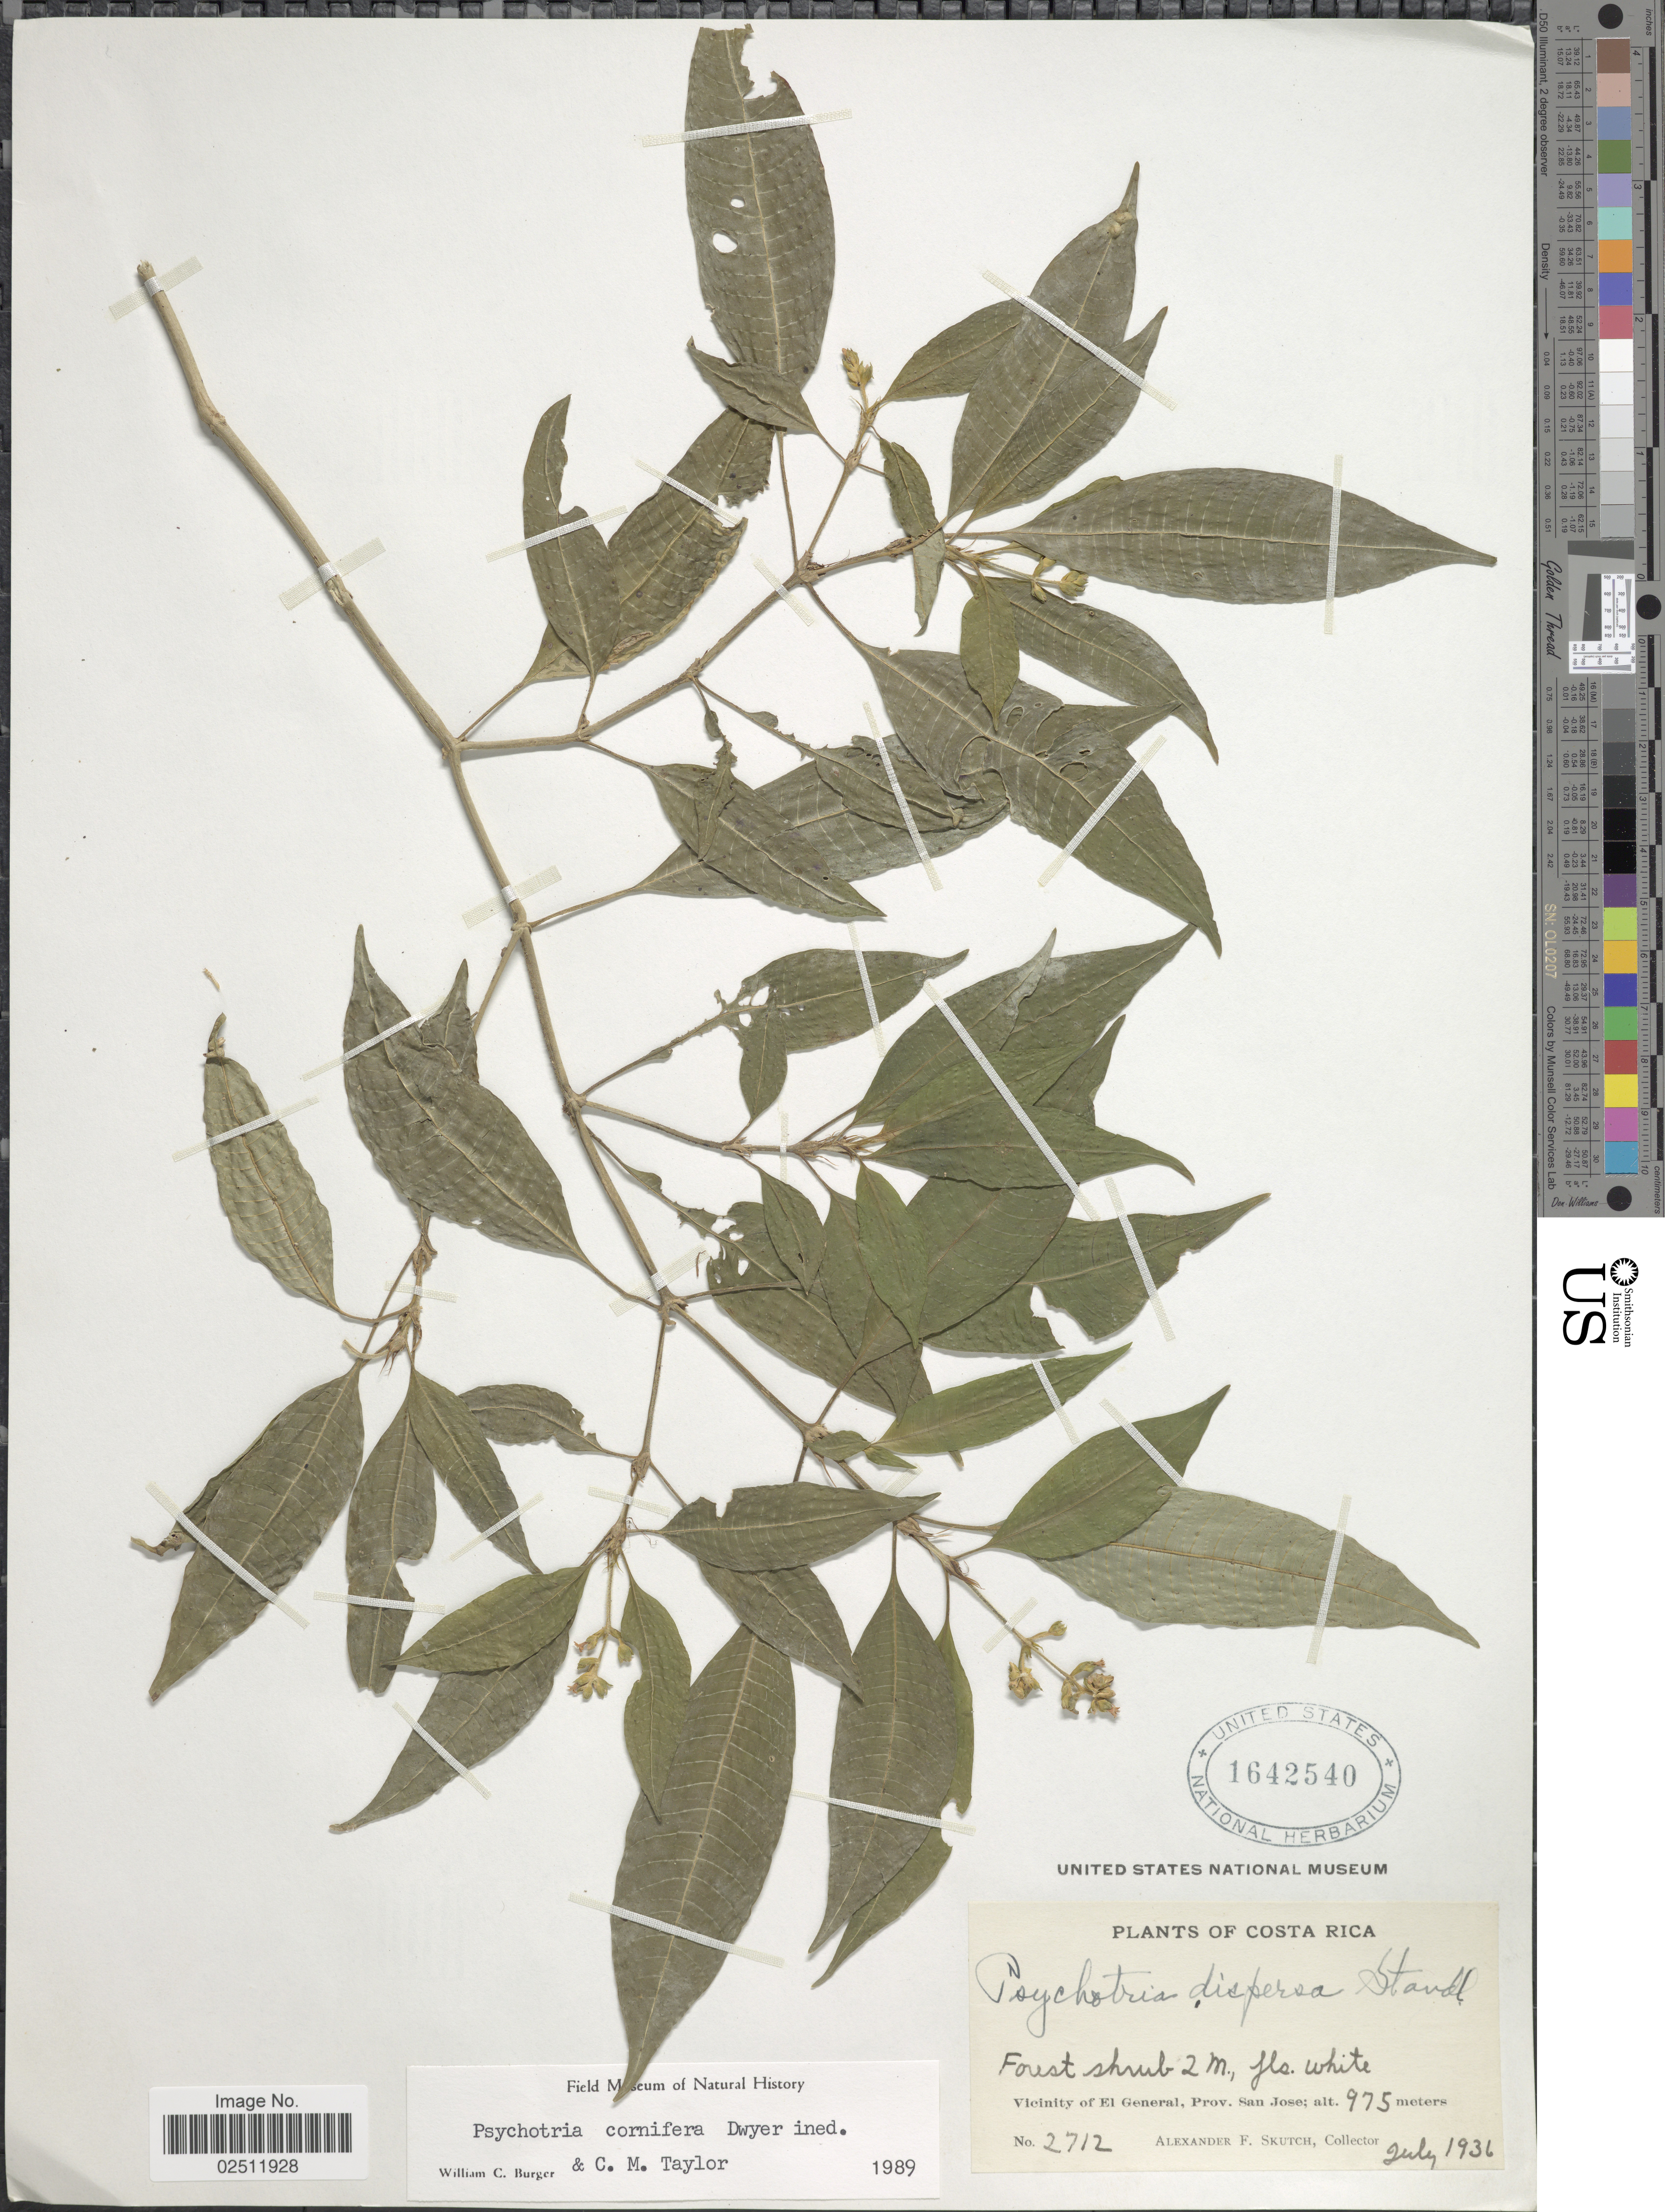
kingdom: Plantae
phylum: Tracheophyta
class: Magnoliopsida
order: Gentianales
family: Rubiaceae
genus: Psychotria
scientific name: Psychotria cornifera Dwyer sp. nov. ined.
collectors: A. F. Skutch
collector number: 2712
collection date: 1936-07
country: Costa Rica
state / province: San José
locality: Vicinity of El General.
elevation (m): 975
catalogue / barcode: US 1642540